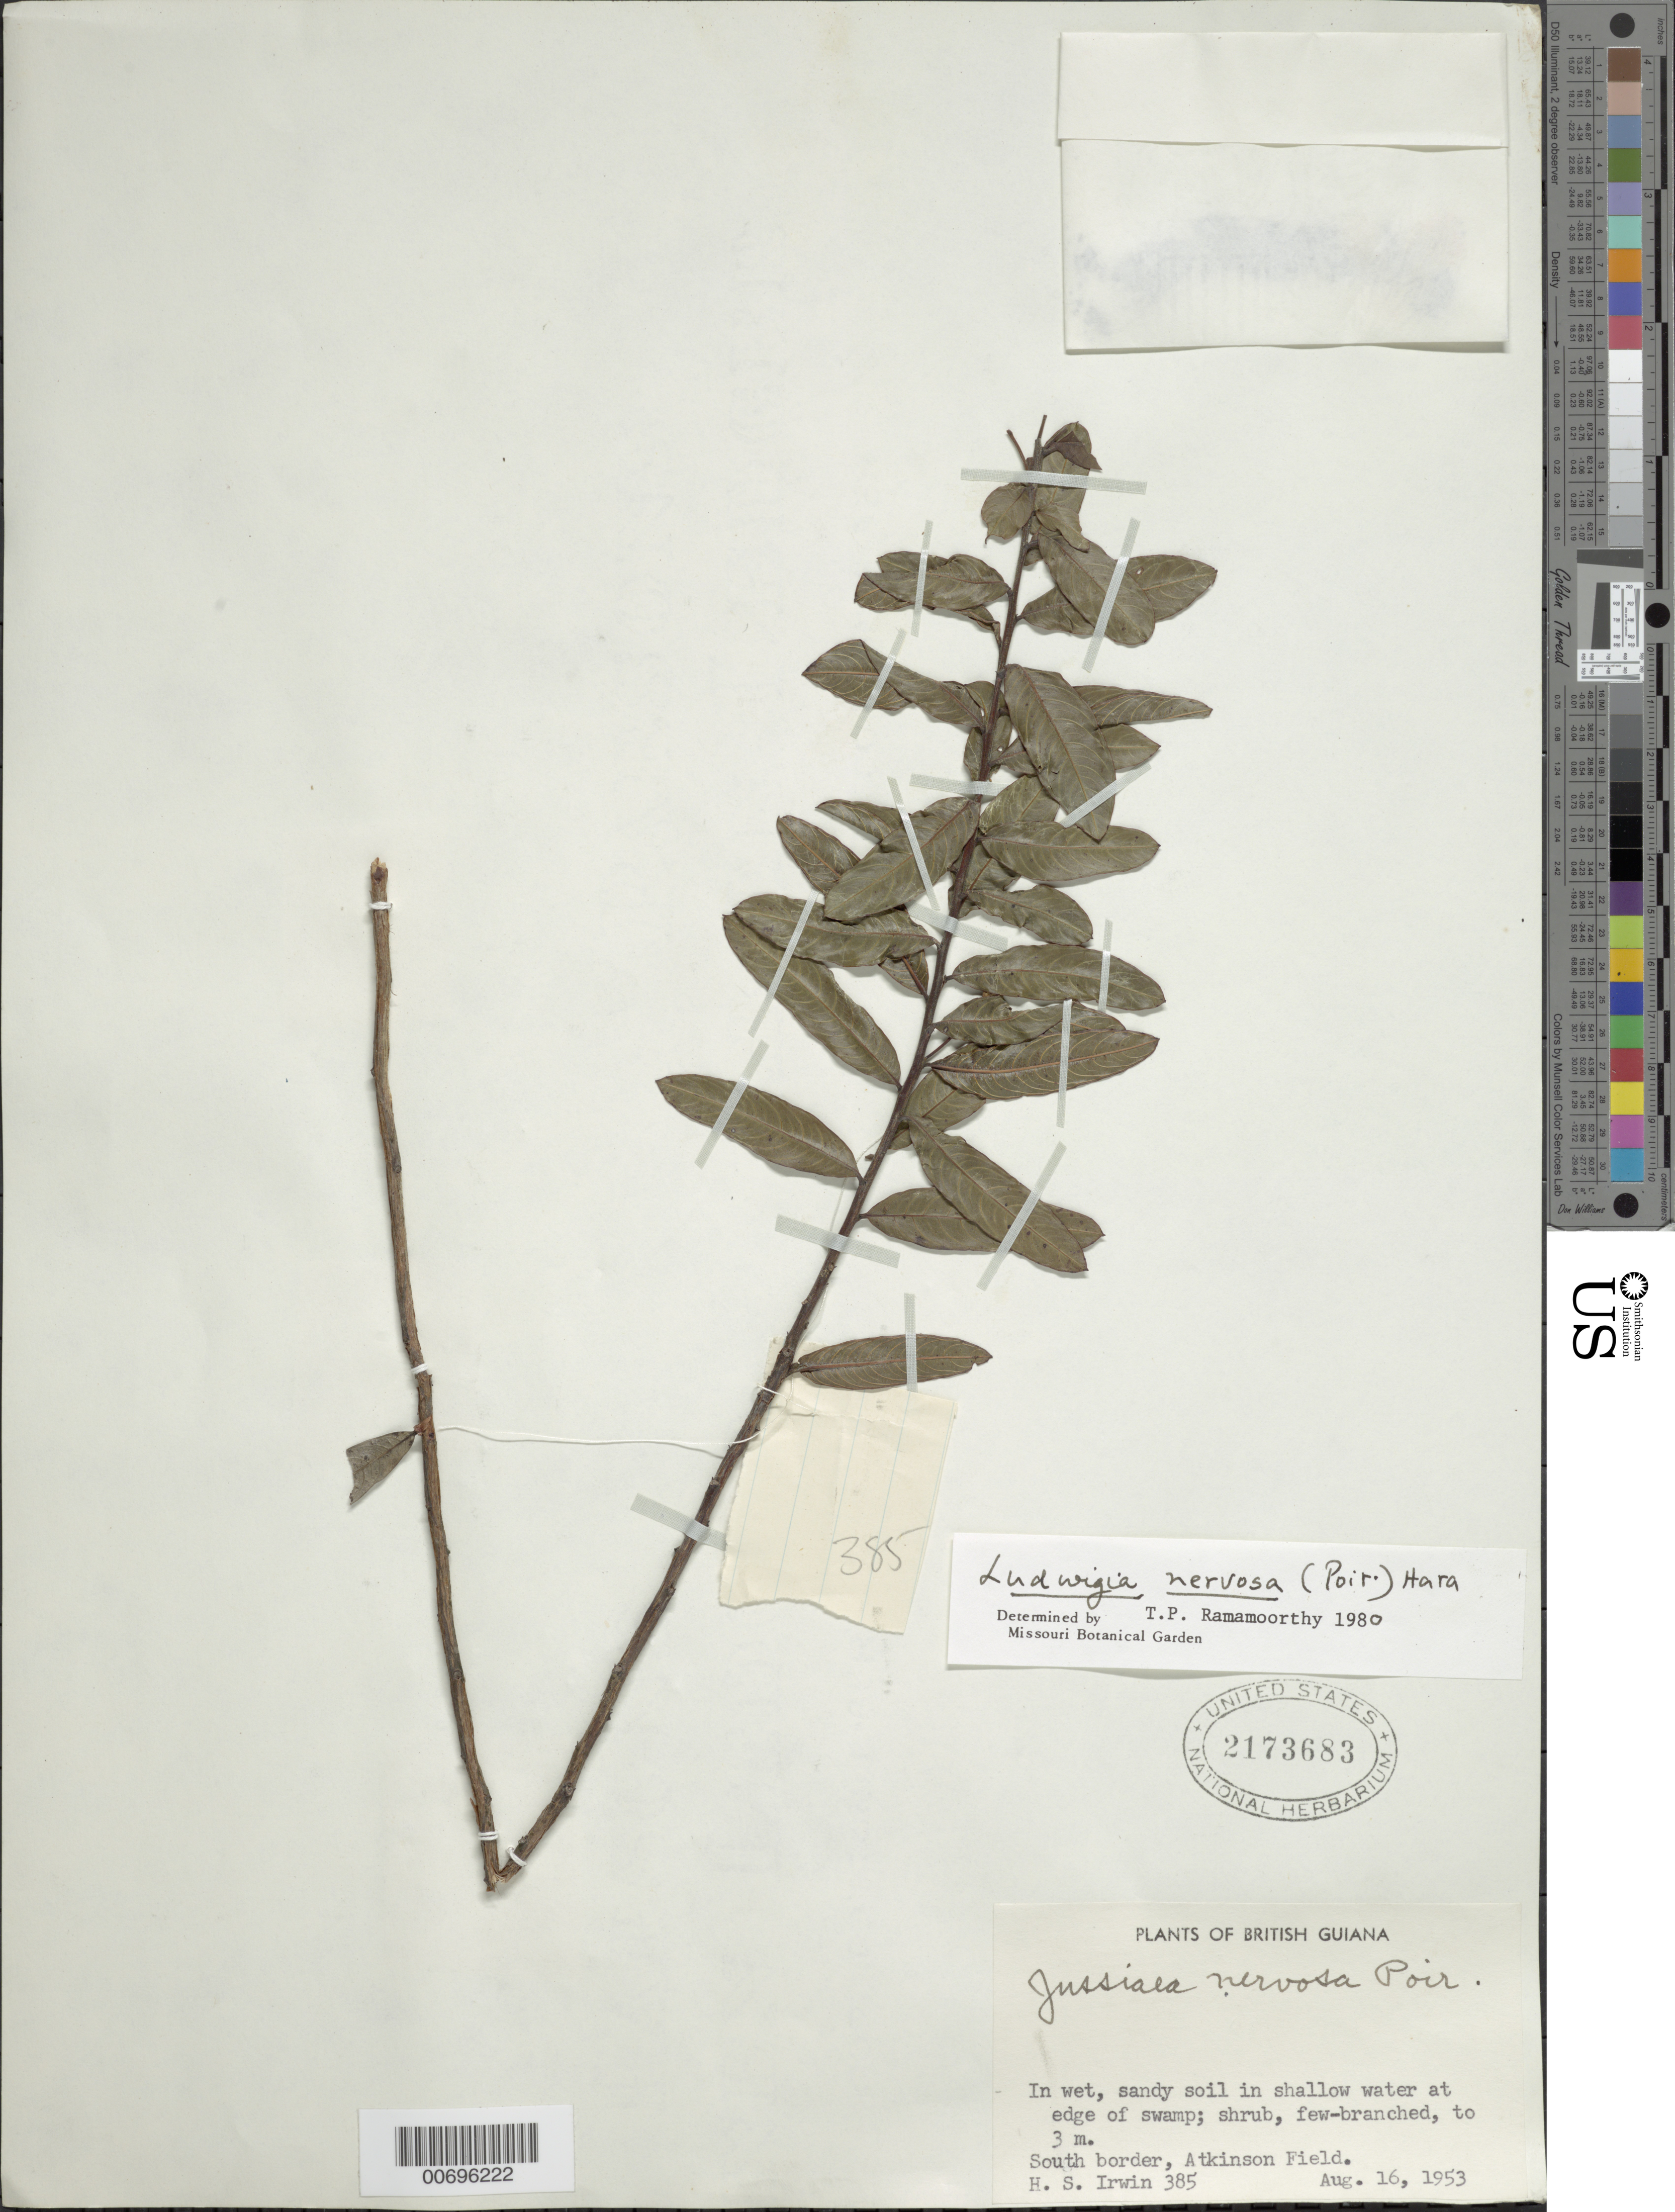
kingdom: Plantae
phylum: Tracheophyta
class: Magnoliopsida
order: Myrtales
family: Onagraceae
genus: Ludwigia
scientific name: Ludwigia nervosa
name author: (Poir.) H. Hara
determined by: Ramamoorthy, T. P.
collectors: H. Irwin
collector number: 385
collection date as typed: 16-Aug-53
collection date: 1953-08-16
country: Guyana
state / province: Demerara-Mahaica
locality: Atkinson Field, S border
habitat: Edge of swamp in wet sandy soil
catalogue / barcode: US 2173683